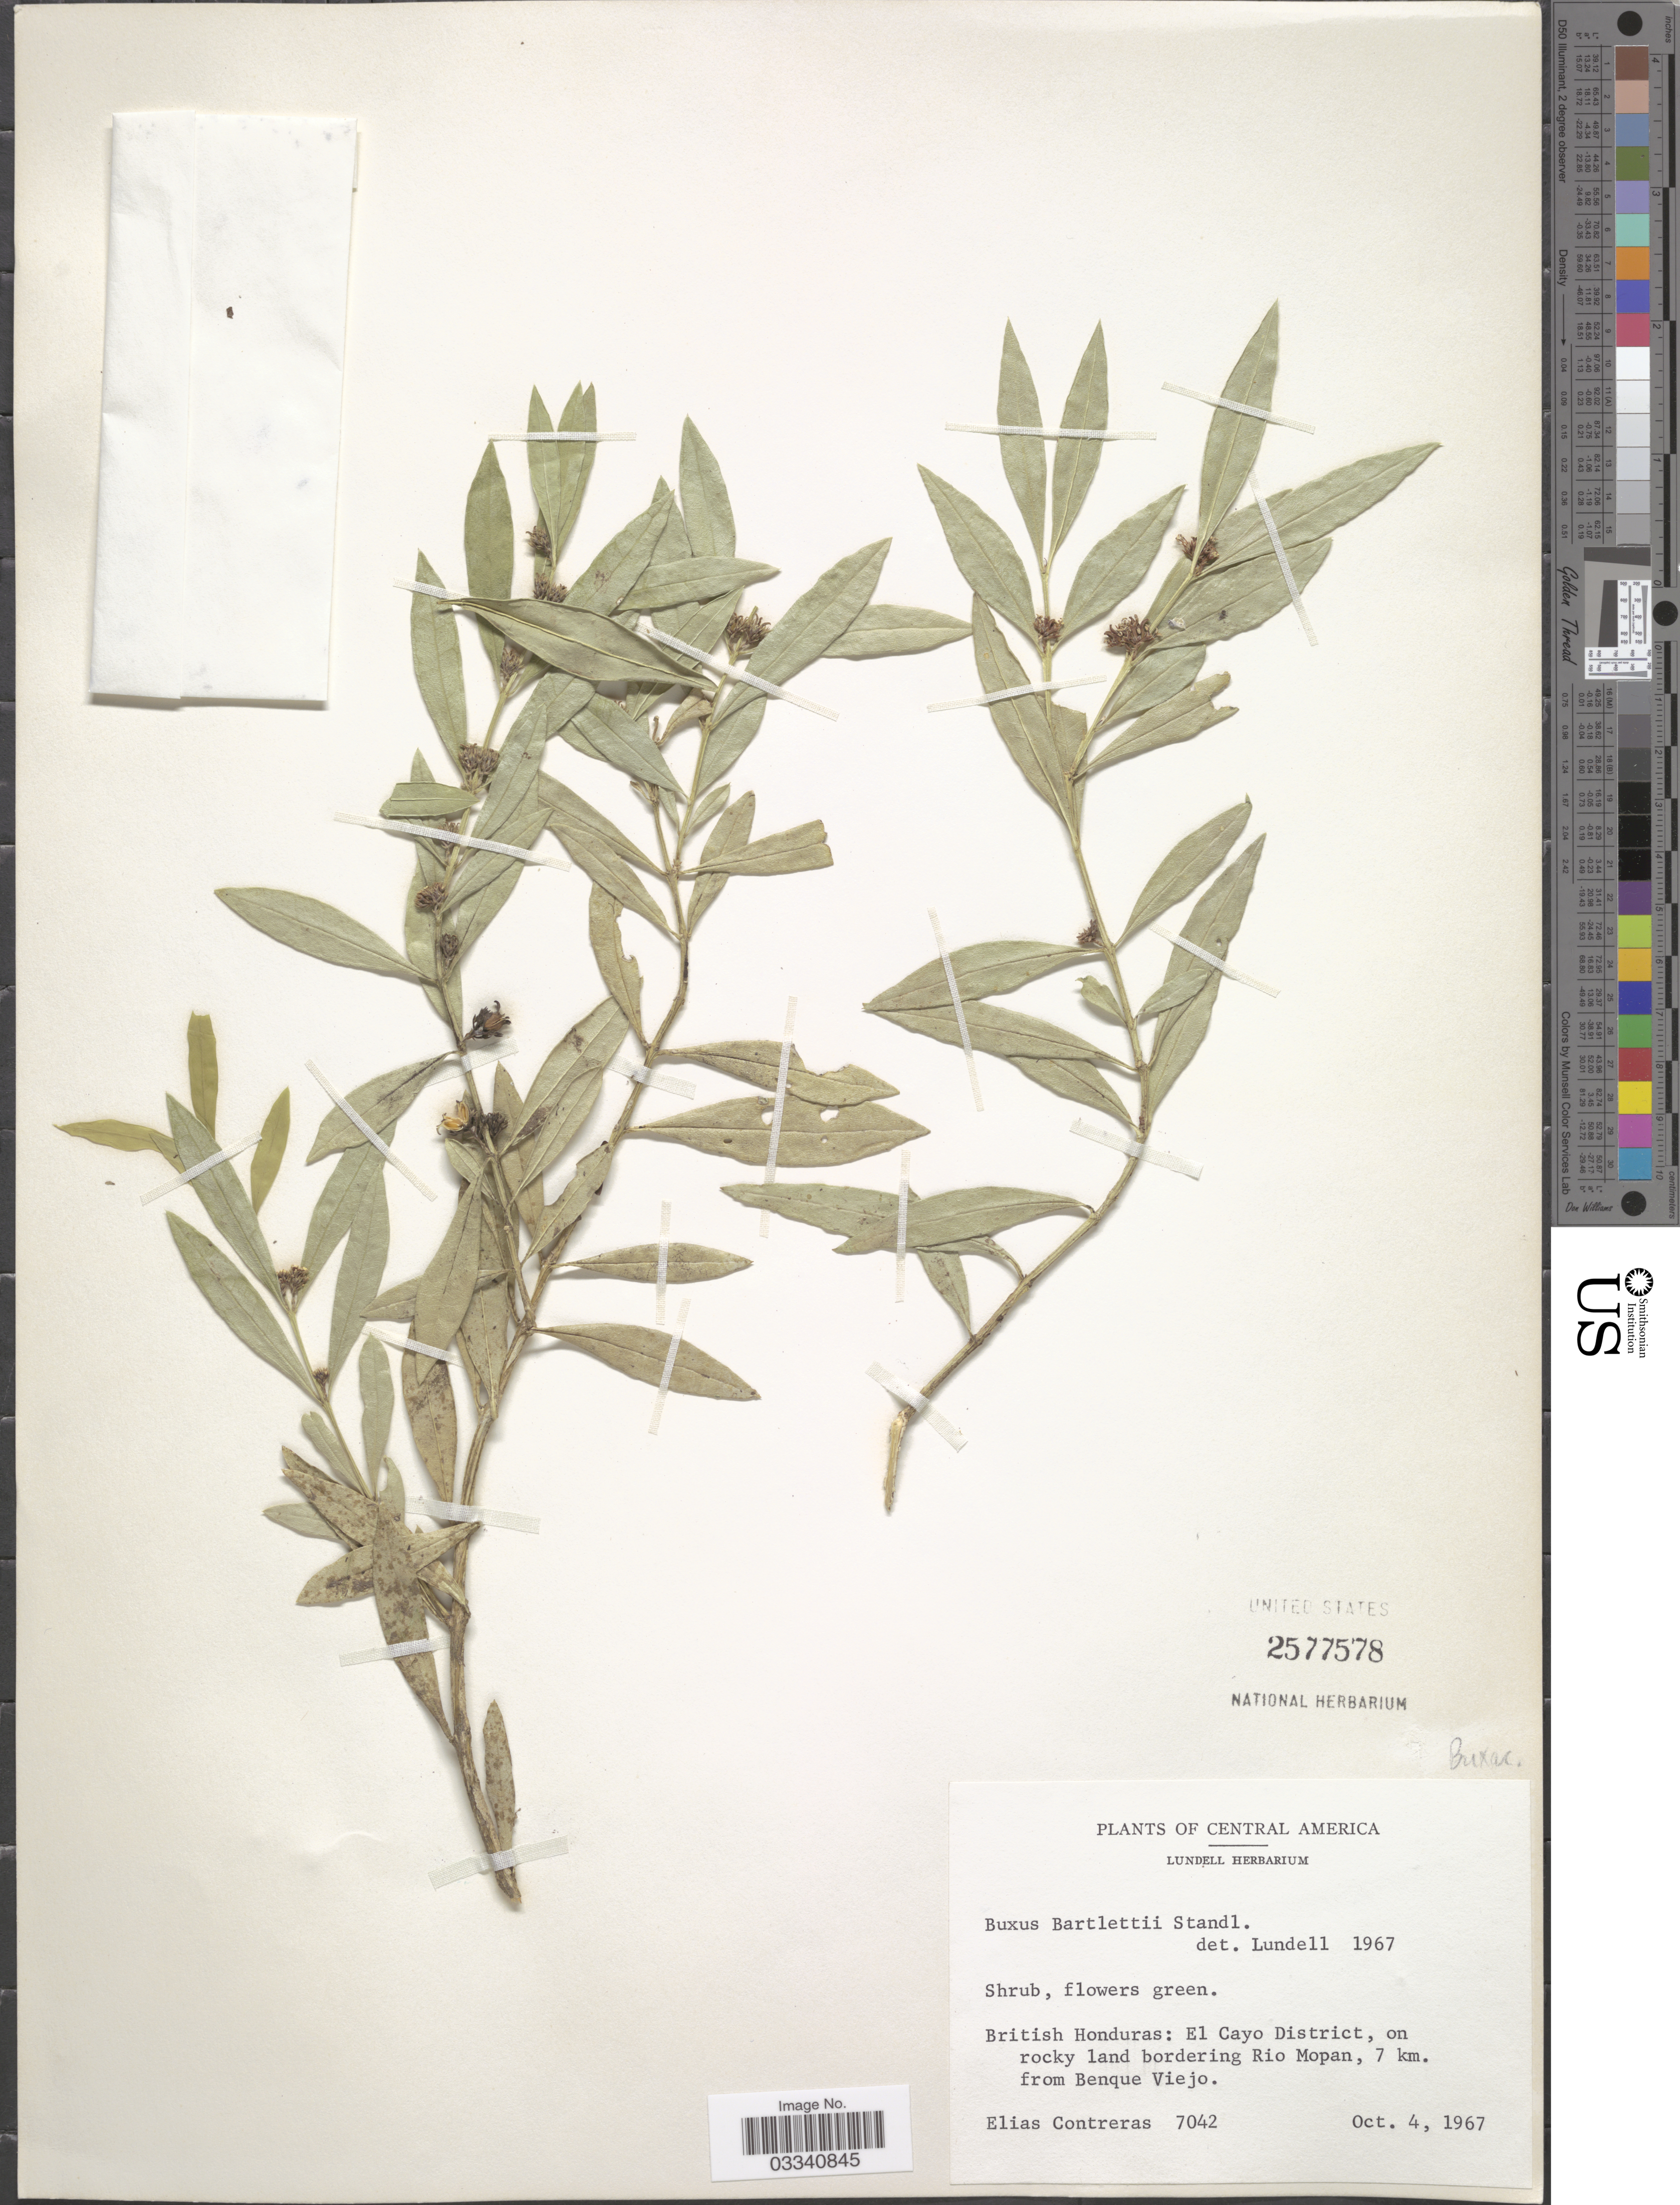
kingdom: Plantae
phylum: Tracheophyta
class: Magnoliopsida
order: Buxales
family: Buxaceae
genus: Buxus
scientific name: Buxus bartlettii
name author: Standl.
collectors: E. Contreras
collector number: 7042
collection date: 1967-10-04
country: Belize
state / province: Cayo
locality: British Honduras: El Cayo District, on rocky land bordering Rio Mopan, 7 km. from Benque Viejo.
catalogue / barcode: US 2577578